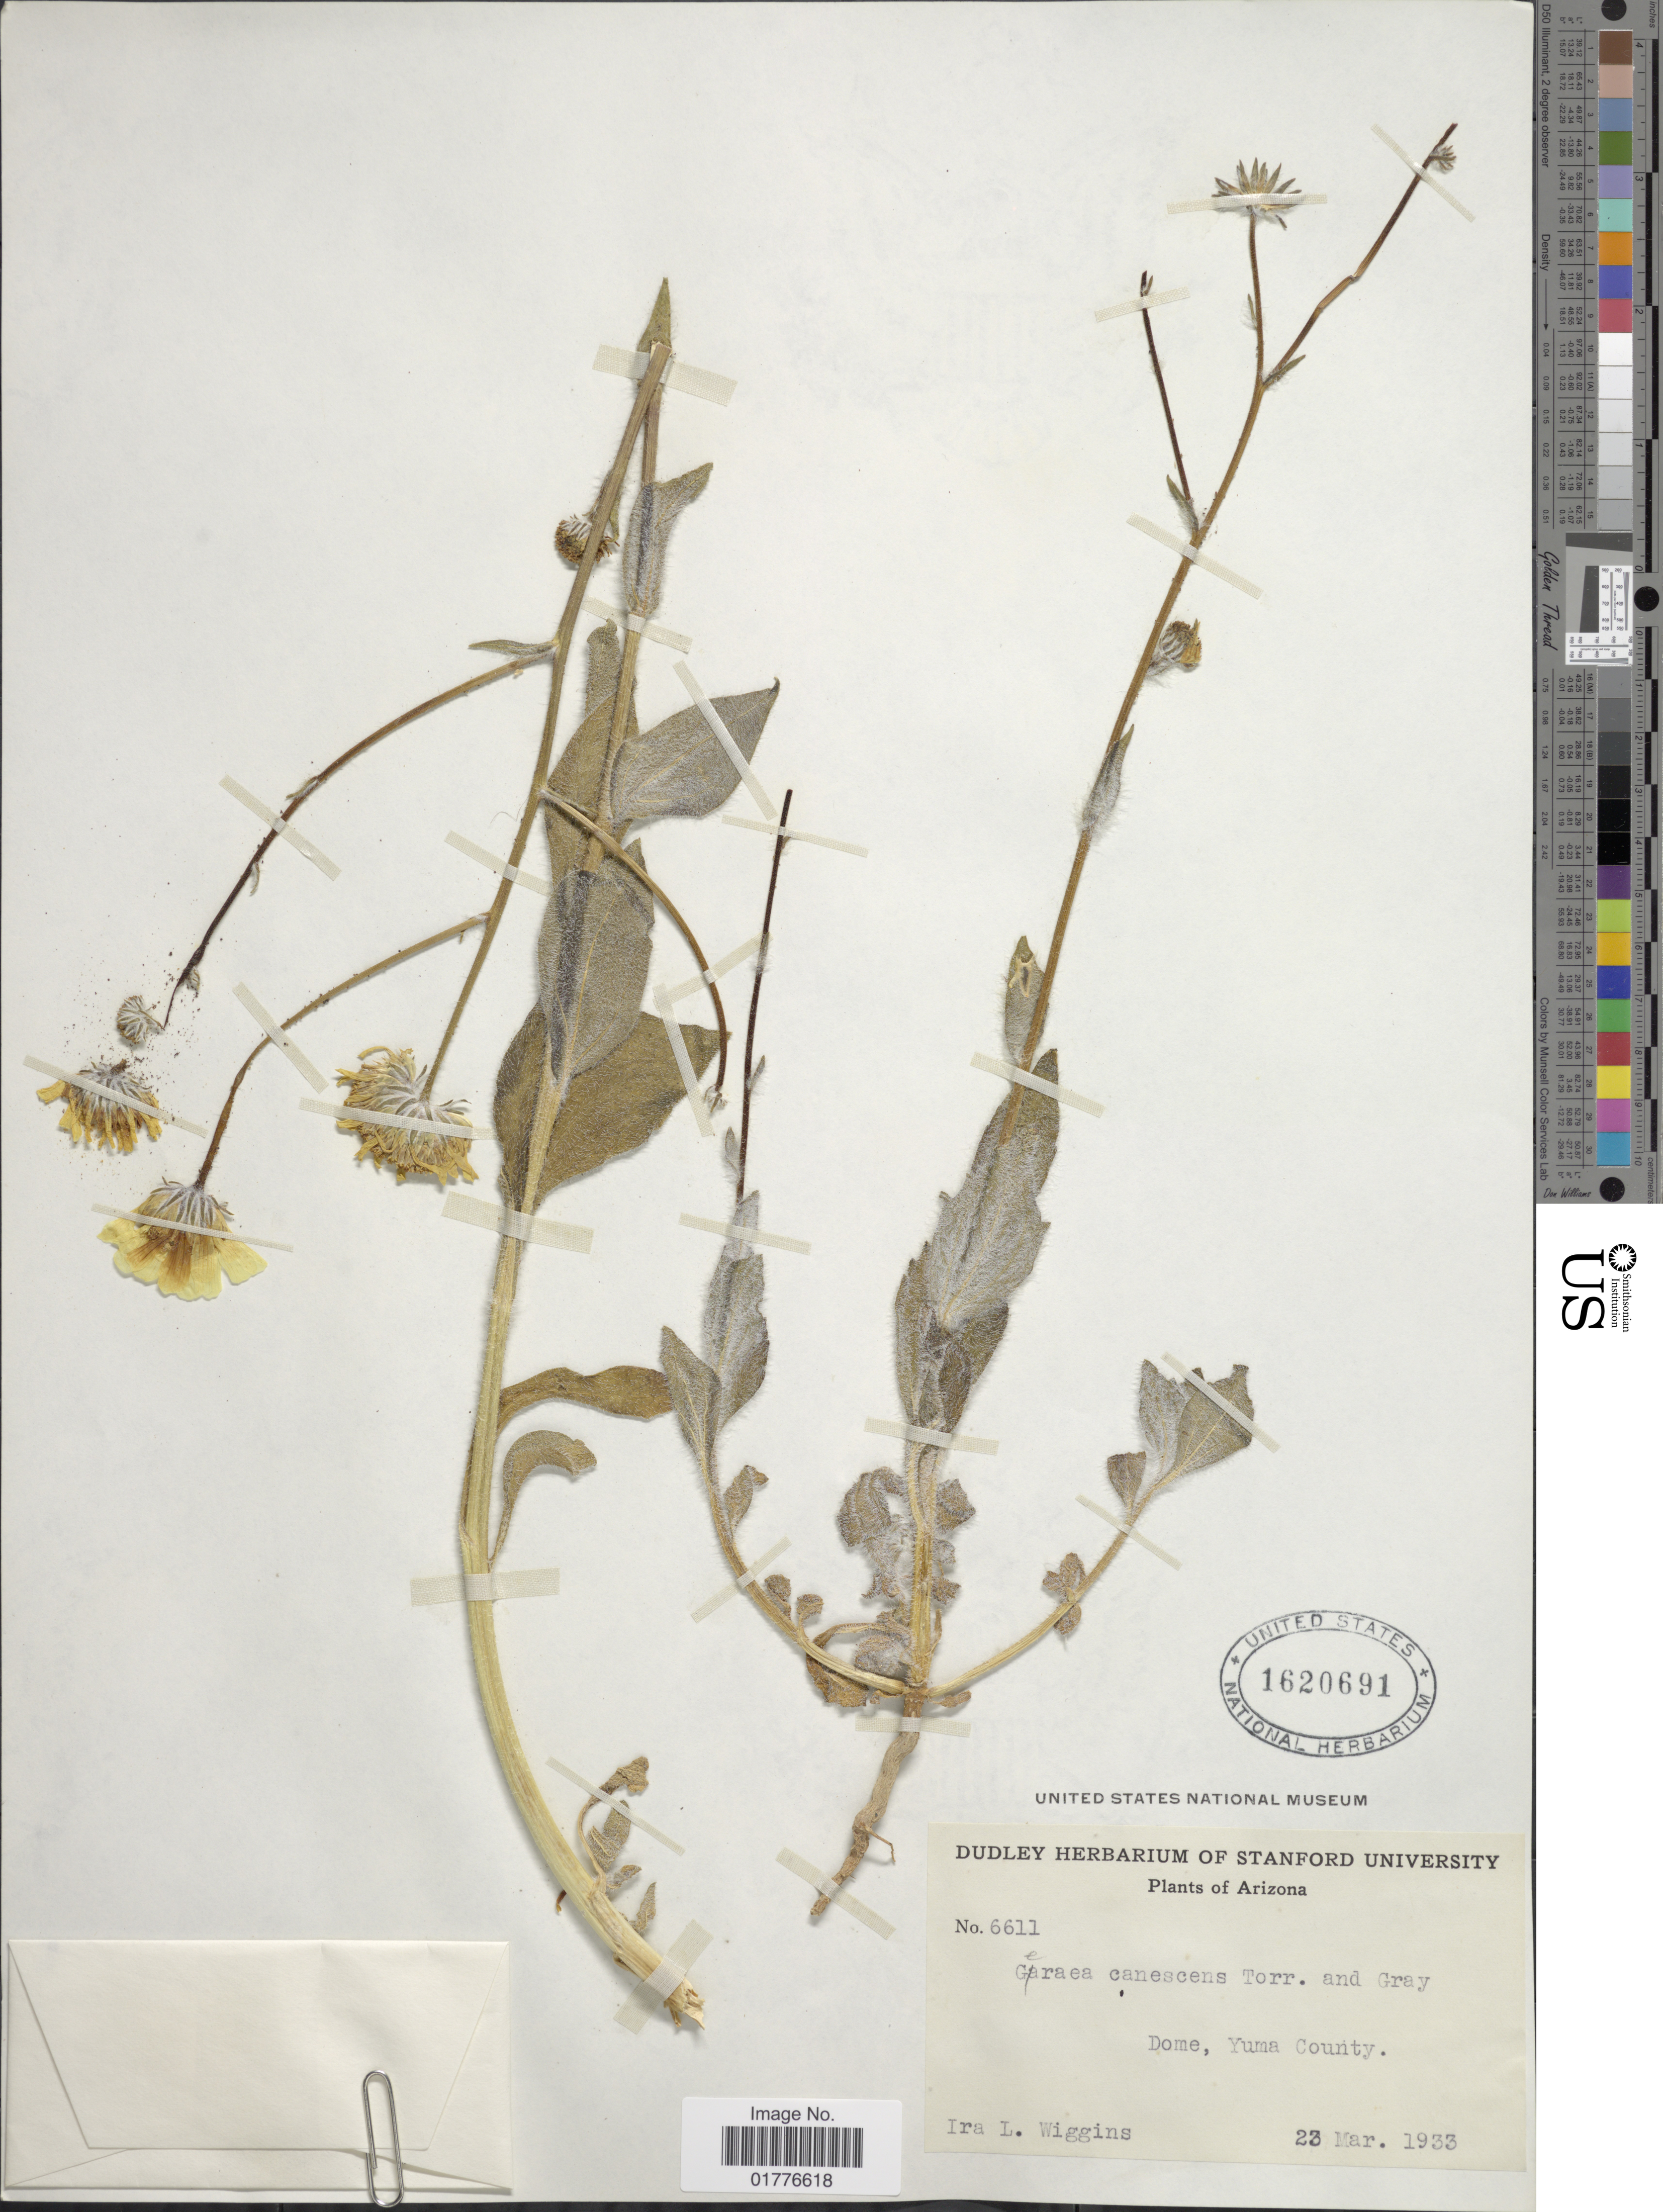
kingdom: Plantae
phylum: Tracheophyta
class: Magnoliopsida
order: Asterales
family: Asteraceae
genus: Geraea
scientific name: Geraea canescens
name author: Torr. & A. Gray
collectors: I. L. Wiggins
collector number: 6611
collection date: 1933-03-23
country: United States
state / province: Arizona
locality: Dome, Yuma County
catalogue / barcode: US 1620691